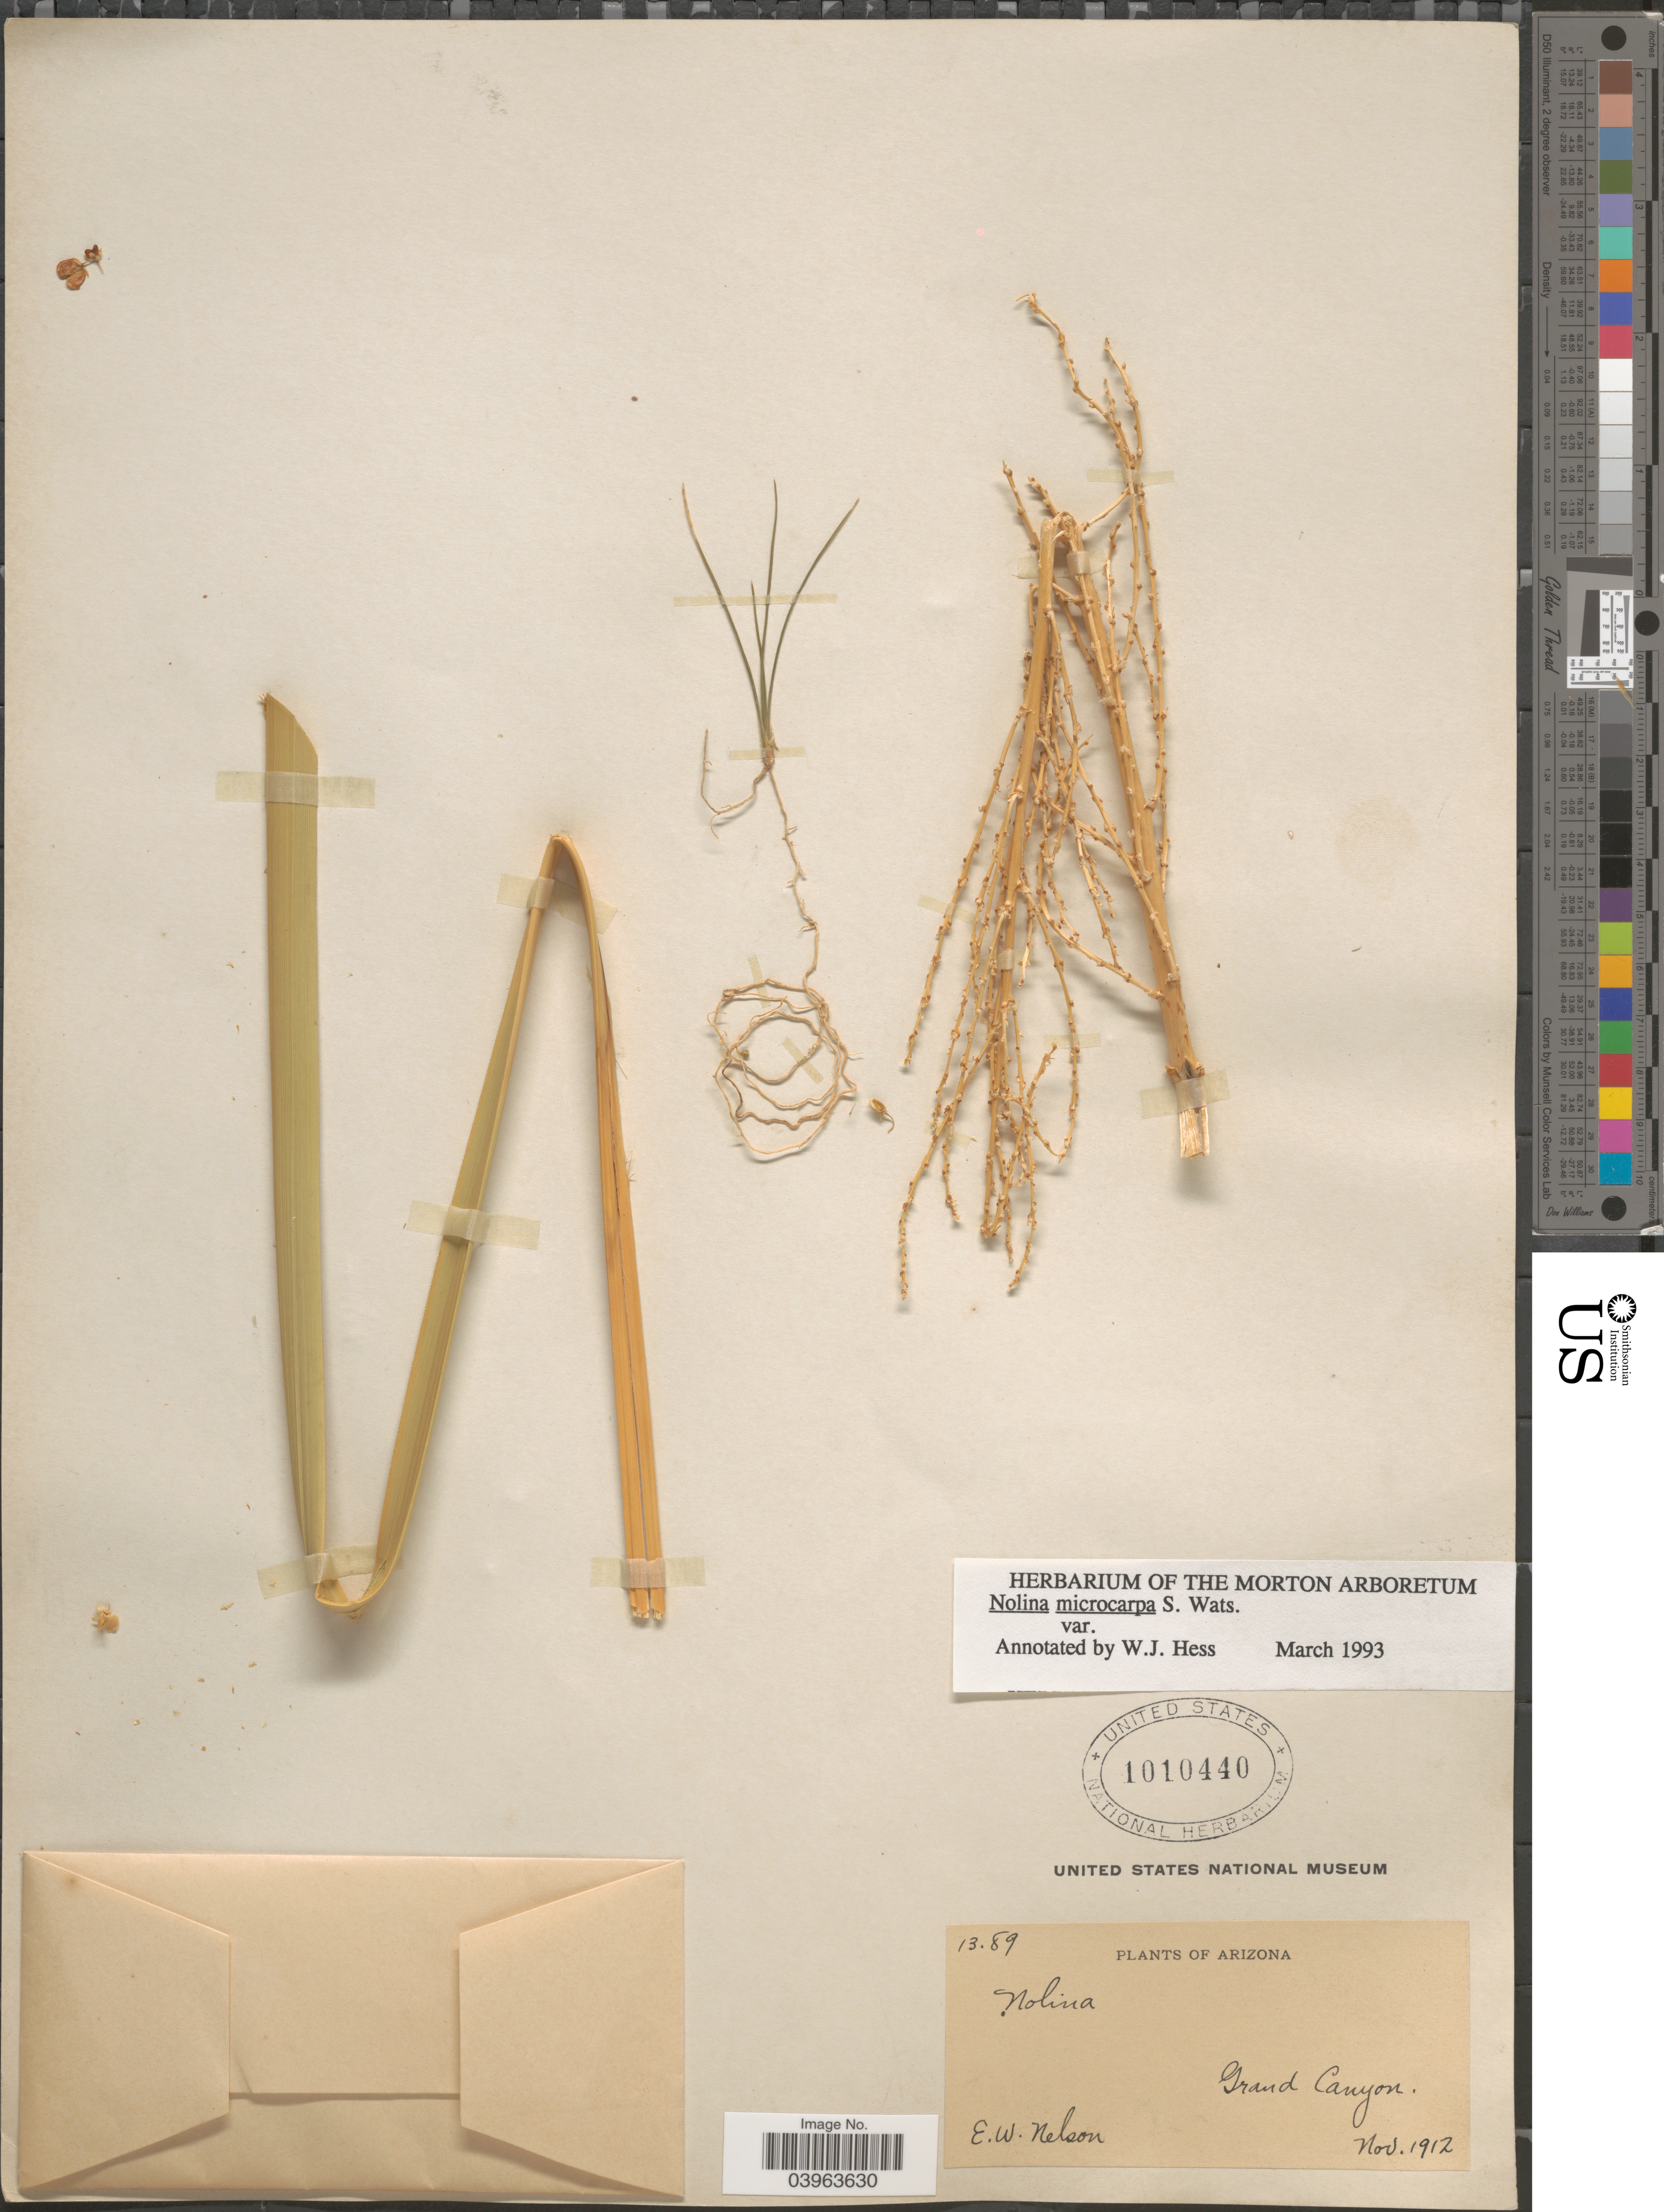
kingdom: Plantae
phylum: Tracheophyta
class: Liliopsida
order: Asparagales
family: Asparagaceae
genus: Nolina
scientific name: Nolina microcarpa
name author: S. Watson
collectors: E. W. Nelson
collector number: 1389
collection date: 1912-11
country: United States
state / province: Arizona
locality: Grand Canyon.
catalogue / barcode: US 1010440